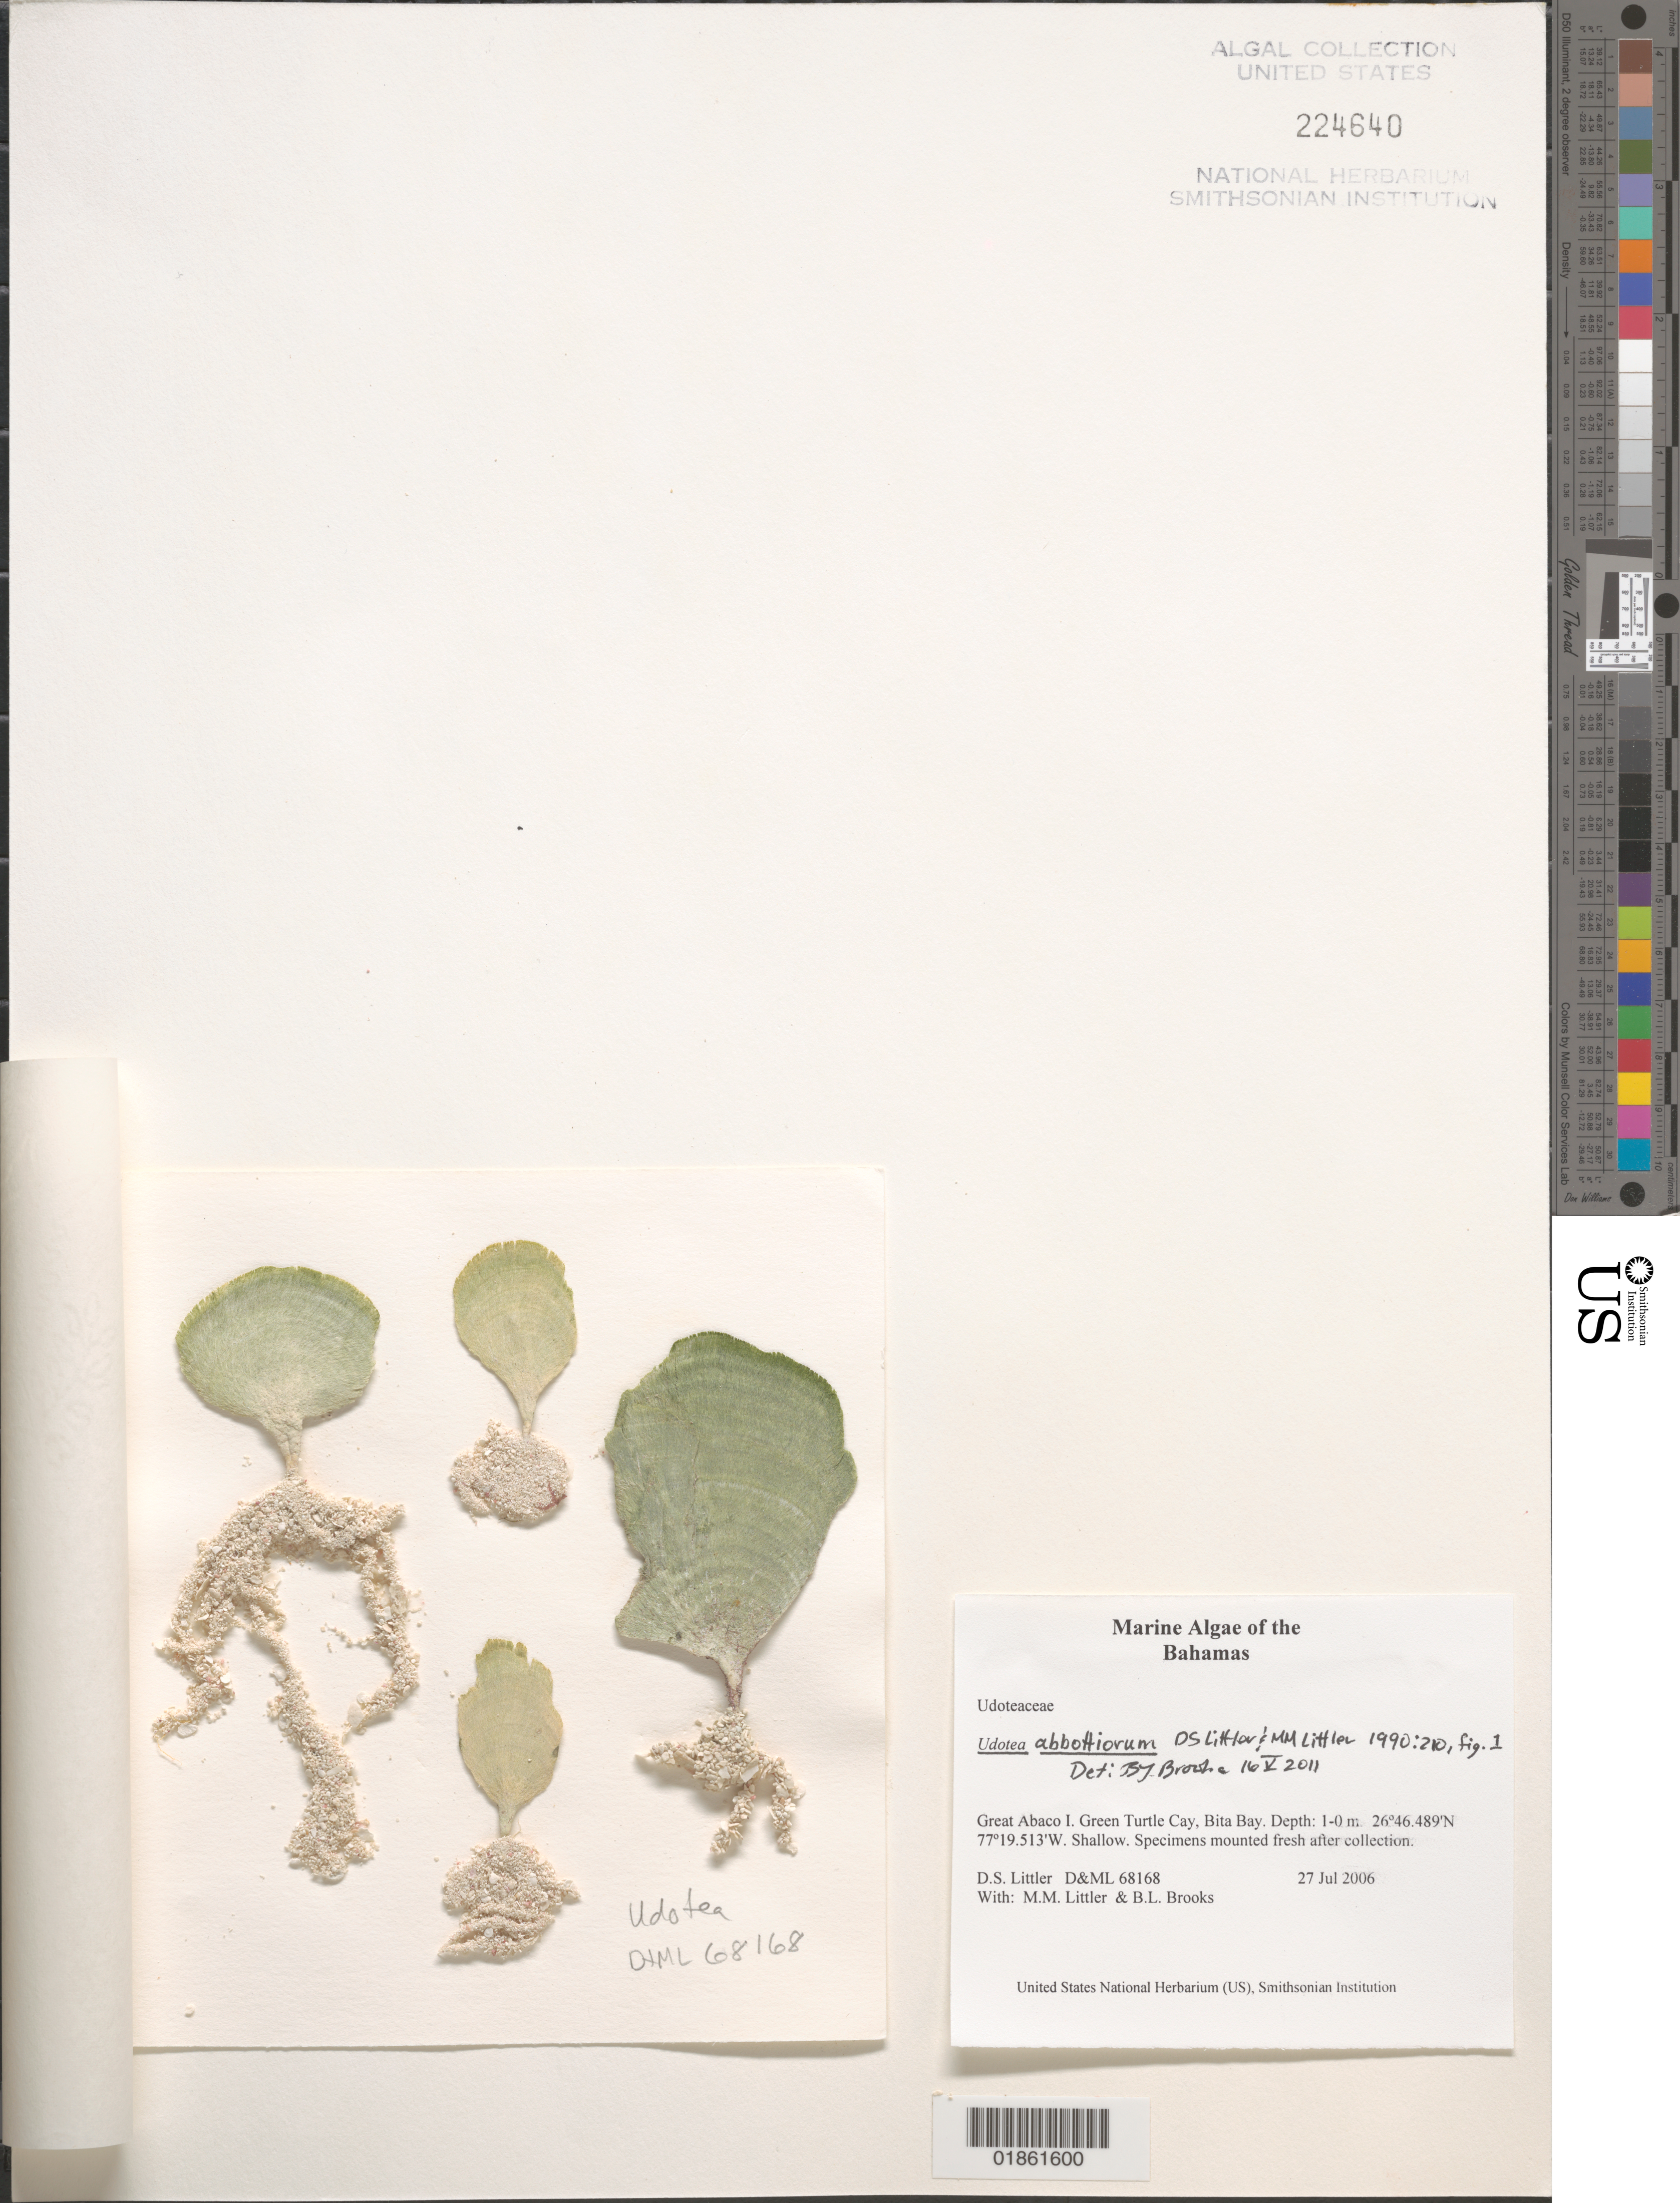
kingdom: Plantae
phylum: Chlorophyta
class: Ulvophyceae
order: Bryopsidales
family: Udoteaceae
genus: Udotea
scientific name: Udotea sp.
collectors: D. S. Littler, M. M. Littler & B. Lapointe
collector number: D&ML 68168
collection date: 2006-07-27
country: Bahamas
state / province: Hope Town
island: Green Turtle Cay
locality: Abacos. Green Turtle Cay. Bita Bay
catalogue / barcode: US 224640